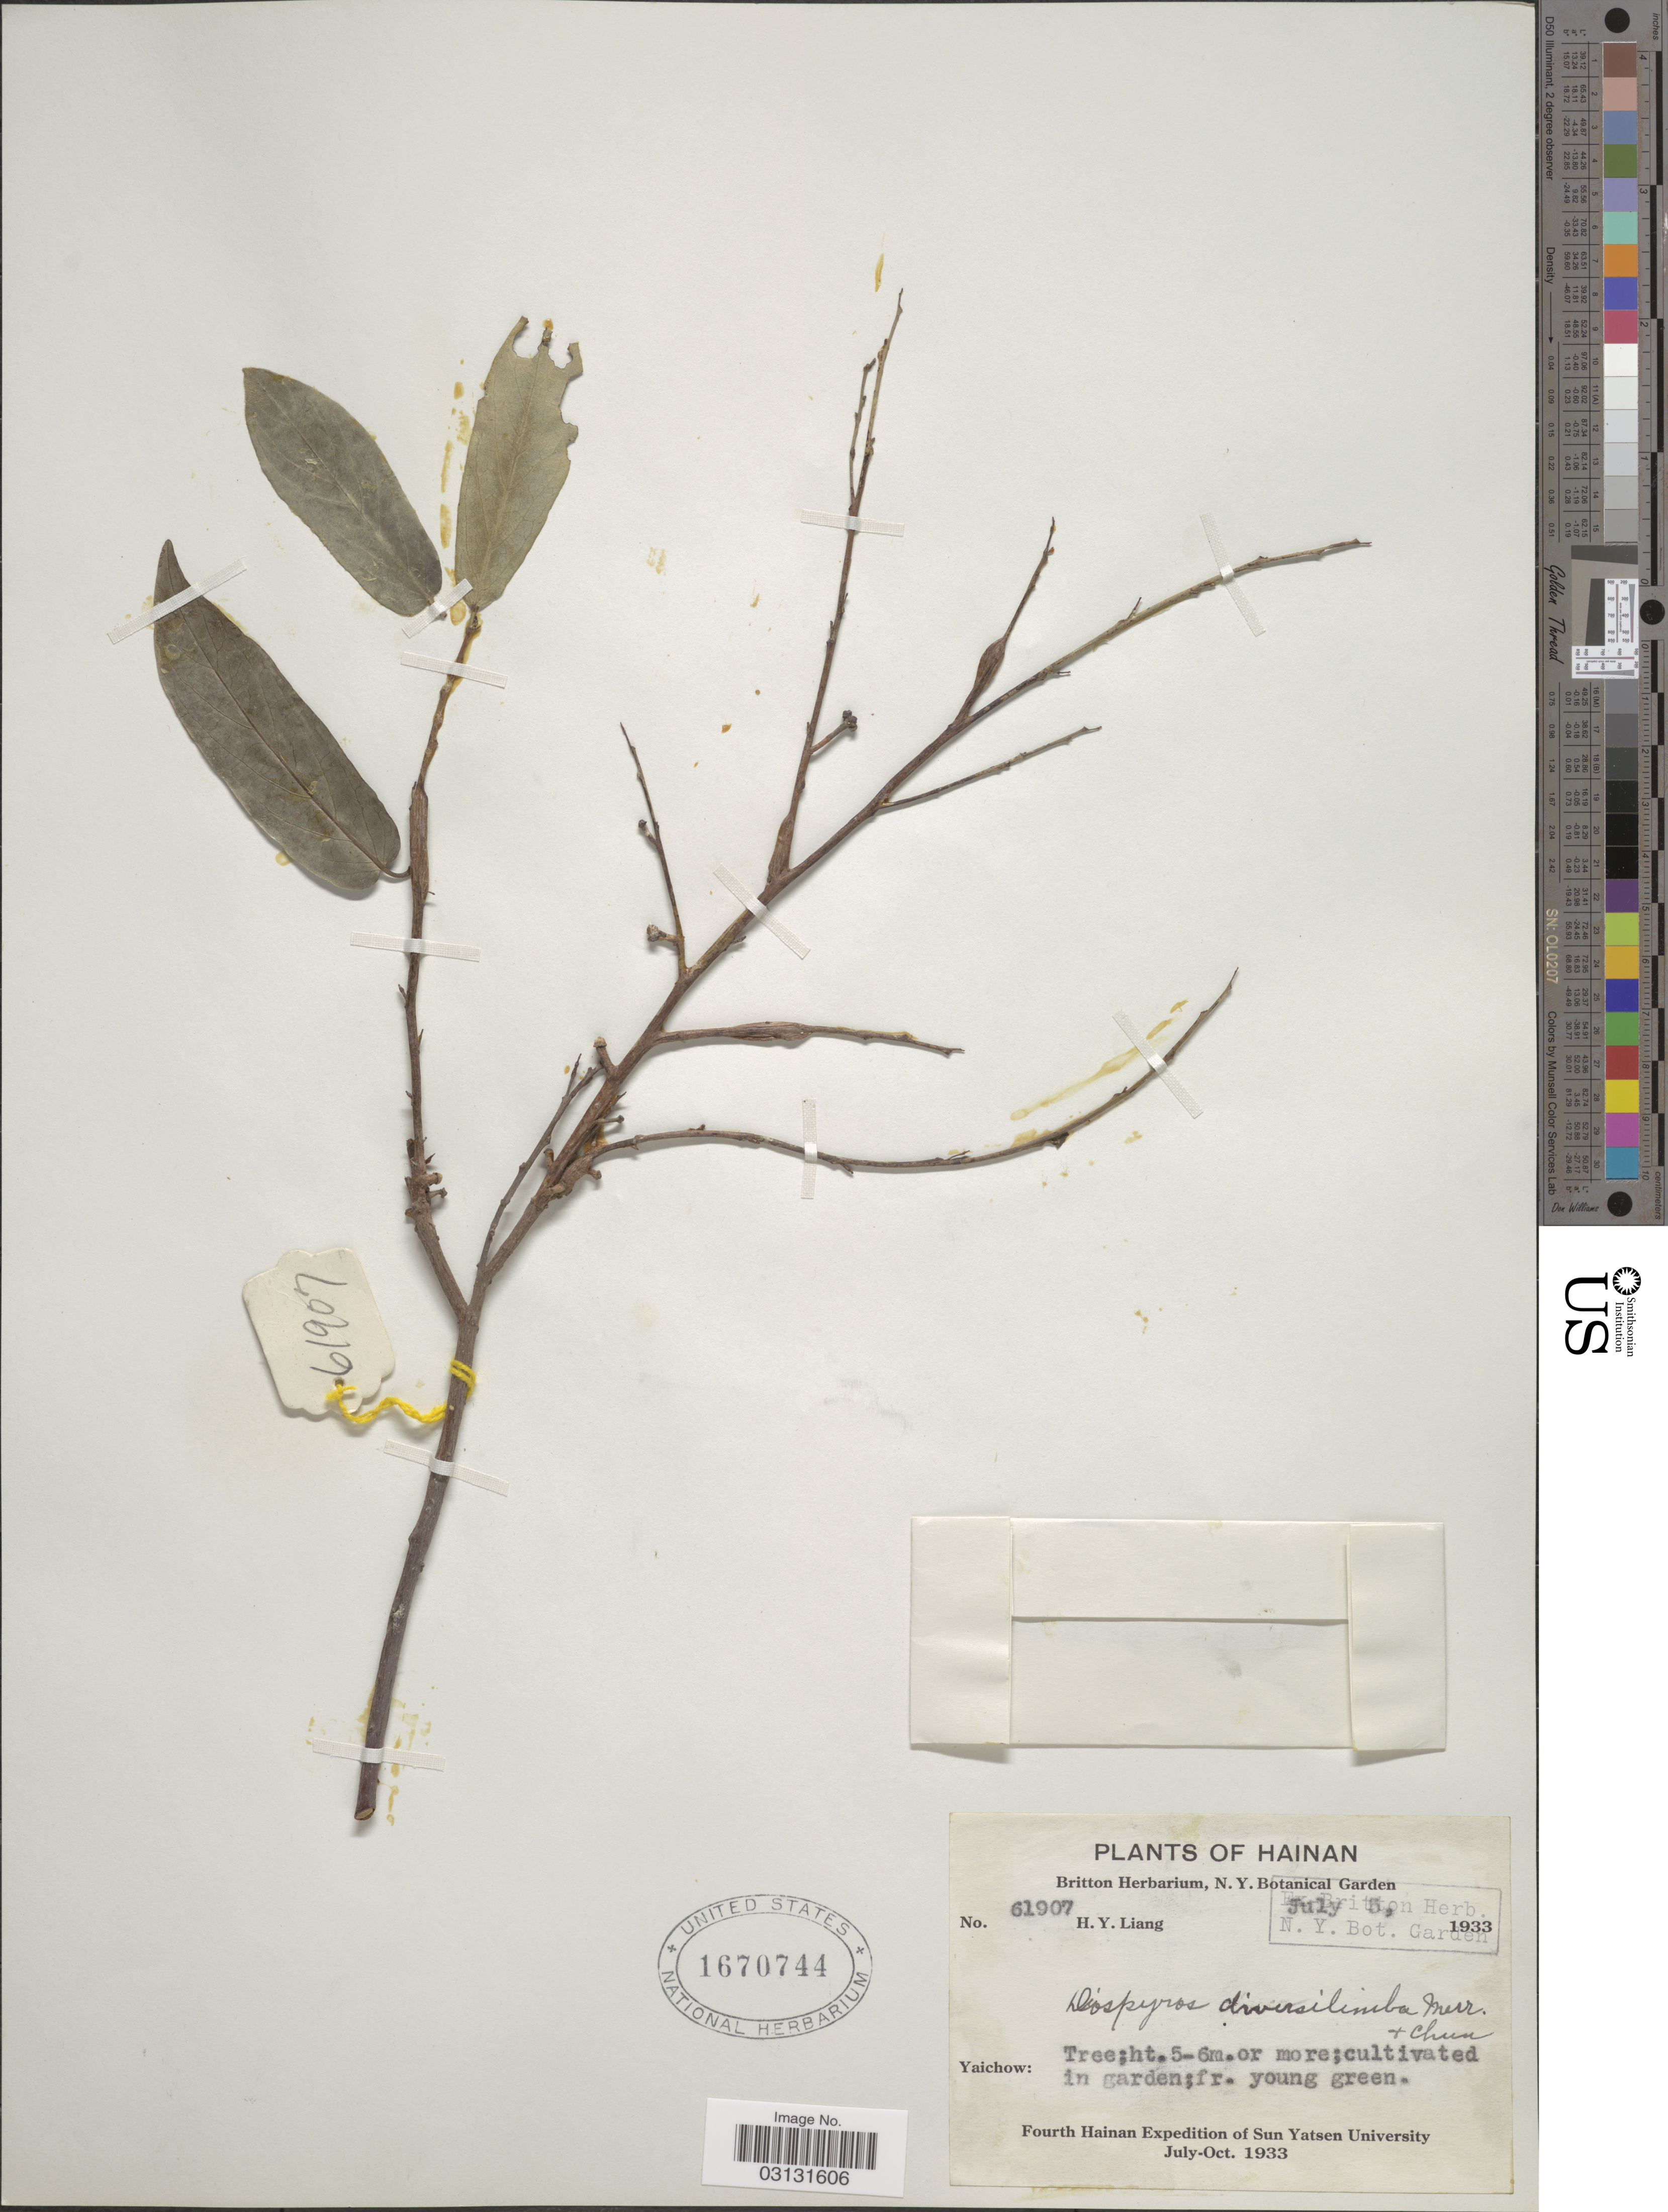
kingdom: Plantae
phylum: Tracheophyta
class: Magnoliopsida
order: Ericales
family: Ebenaceae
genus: Diospyros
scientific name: Diospyros diversilimba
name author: Merr. & Chun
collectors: H. Y. Liang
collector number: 61907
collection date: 1933-07/1933-10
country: China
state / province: Hainan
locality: Yaichow: cultivated in garden.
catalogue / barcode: US 1670744